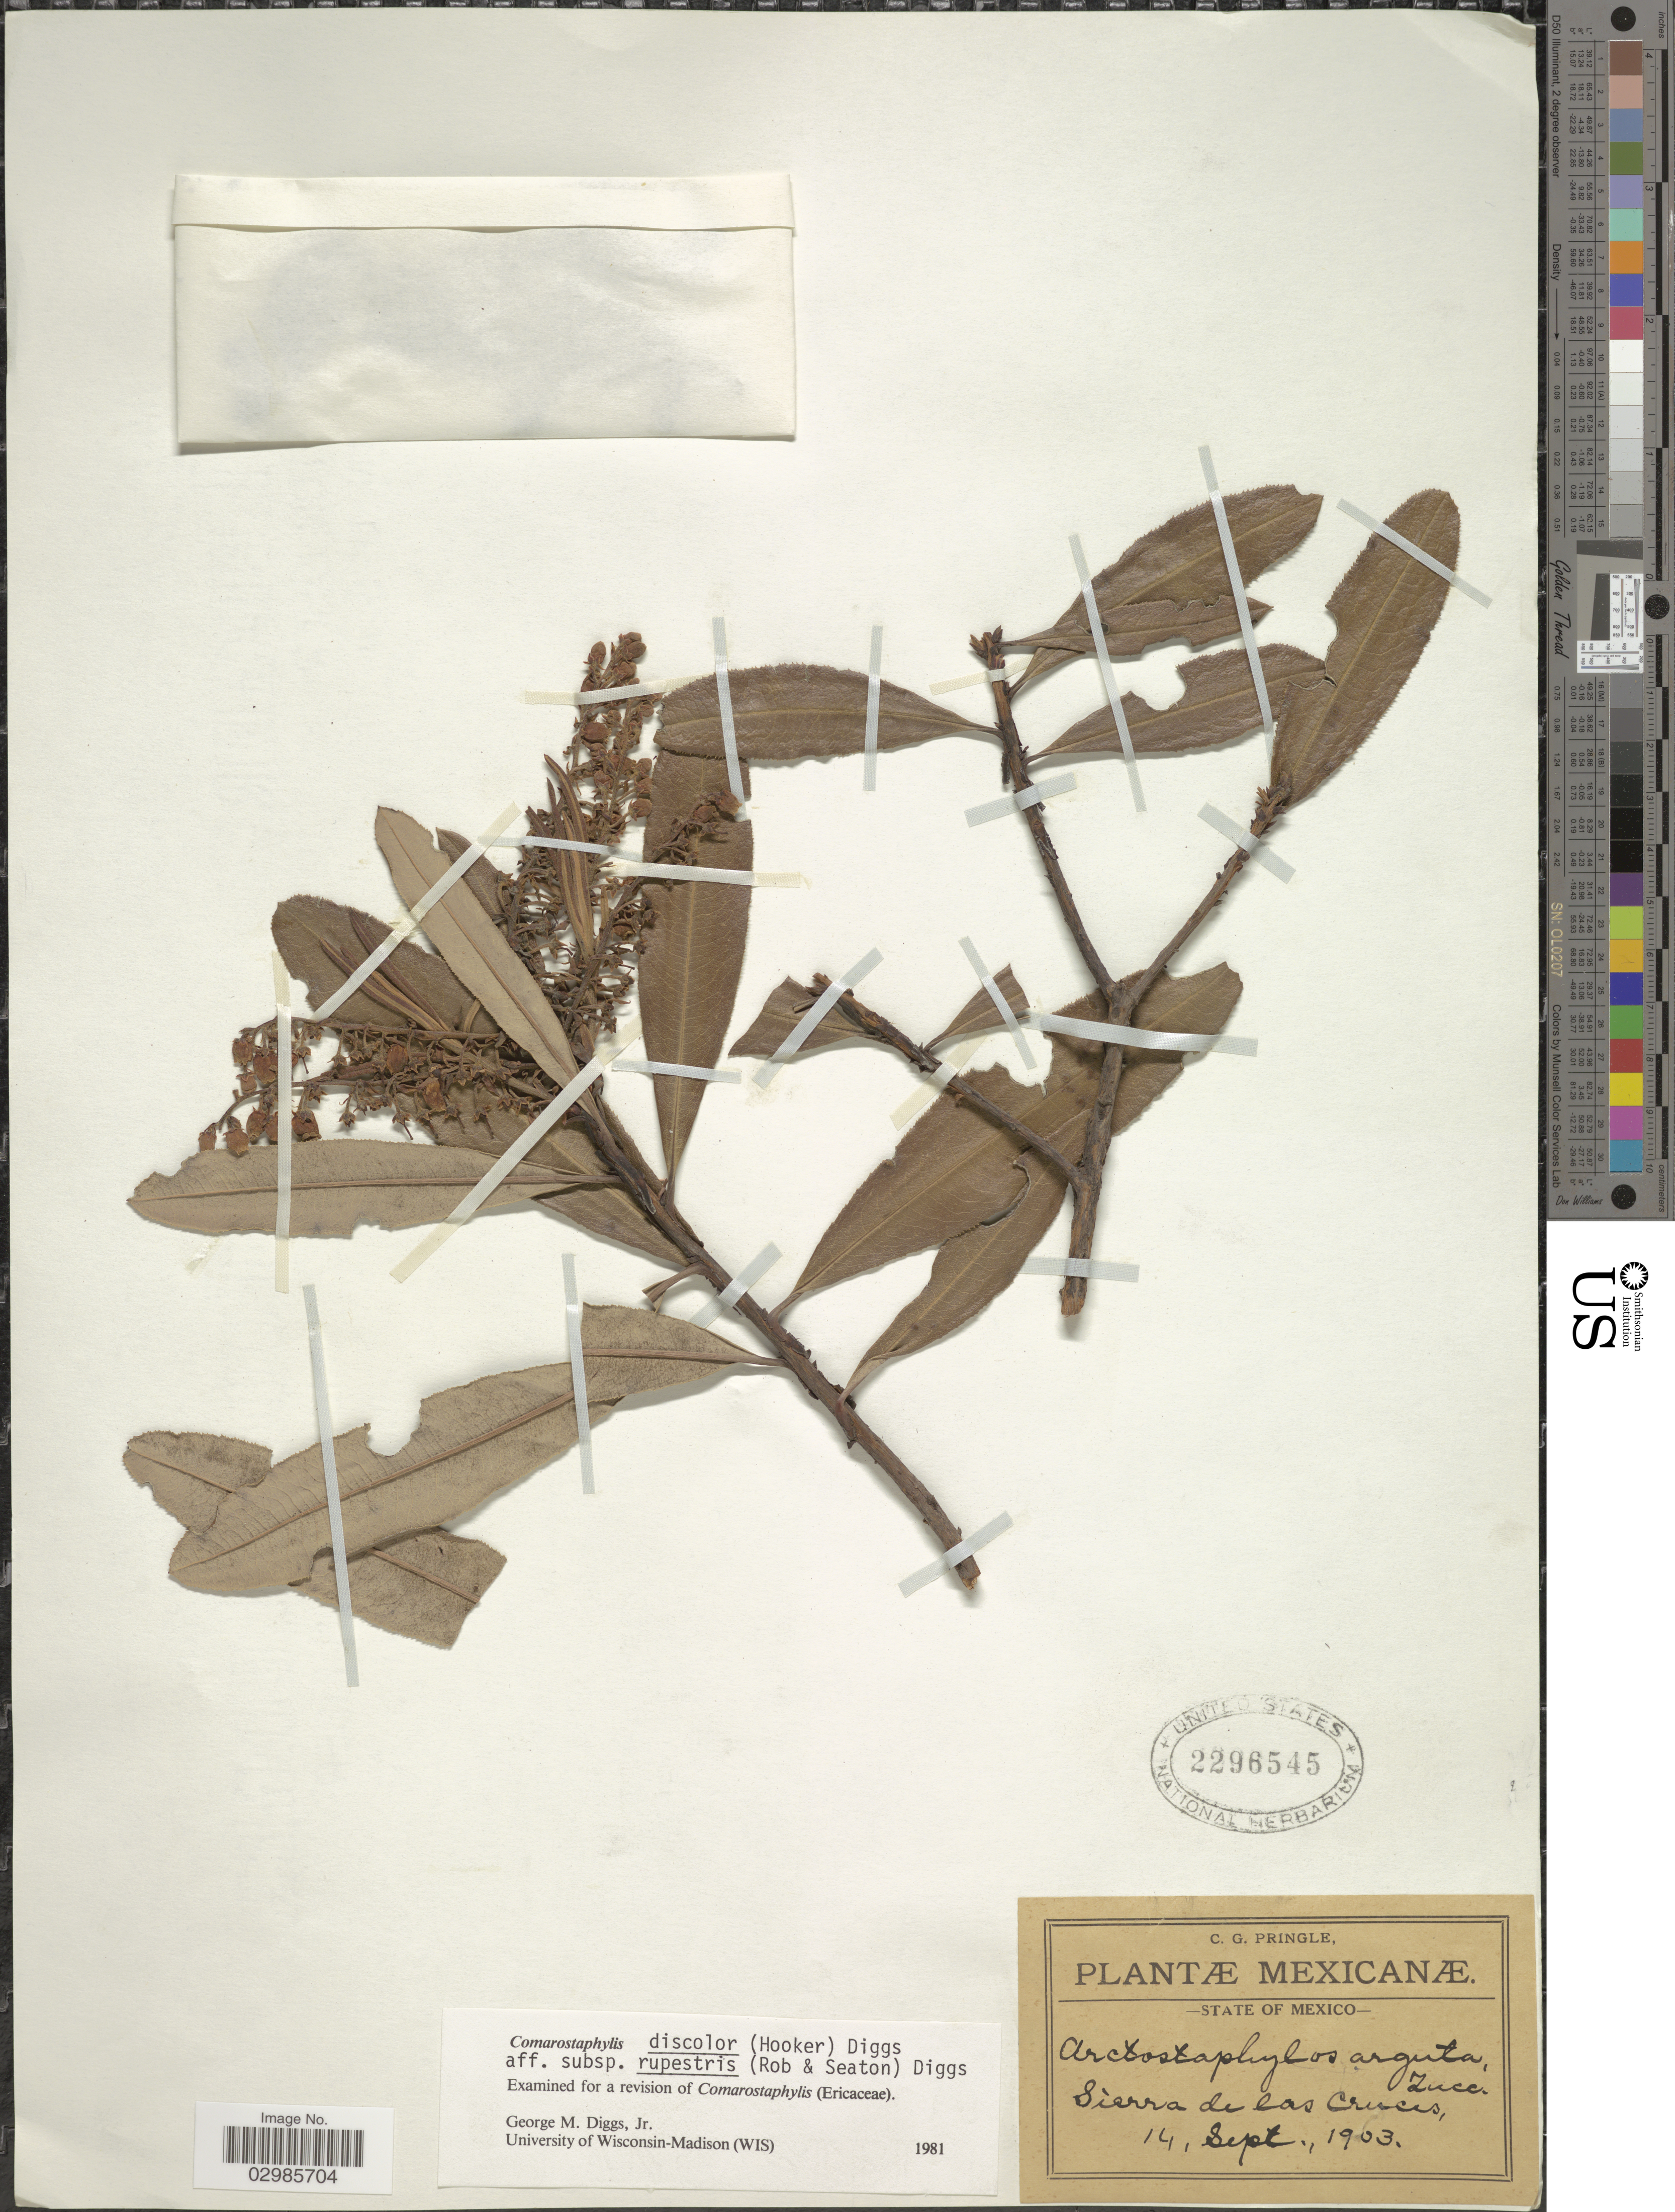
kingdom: Plantae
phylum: Tracheophyta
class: Magnoliopsida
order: Ericales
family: Ericaceae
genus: Comarostaphylis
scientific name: Comarostaphylis discolor subsp. rupestris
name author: (Rob. & Seaton) Diggs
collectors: C. G. Pringle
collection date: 1903-09-14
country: Mexico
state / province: México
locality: Sierra de las Cruces.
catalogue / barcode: US 2296545